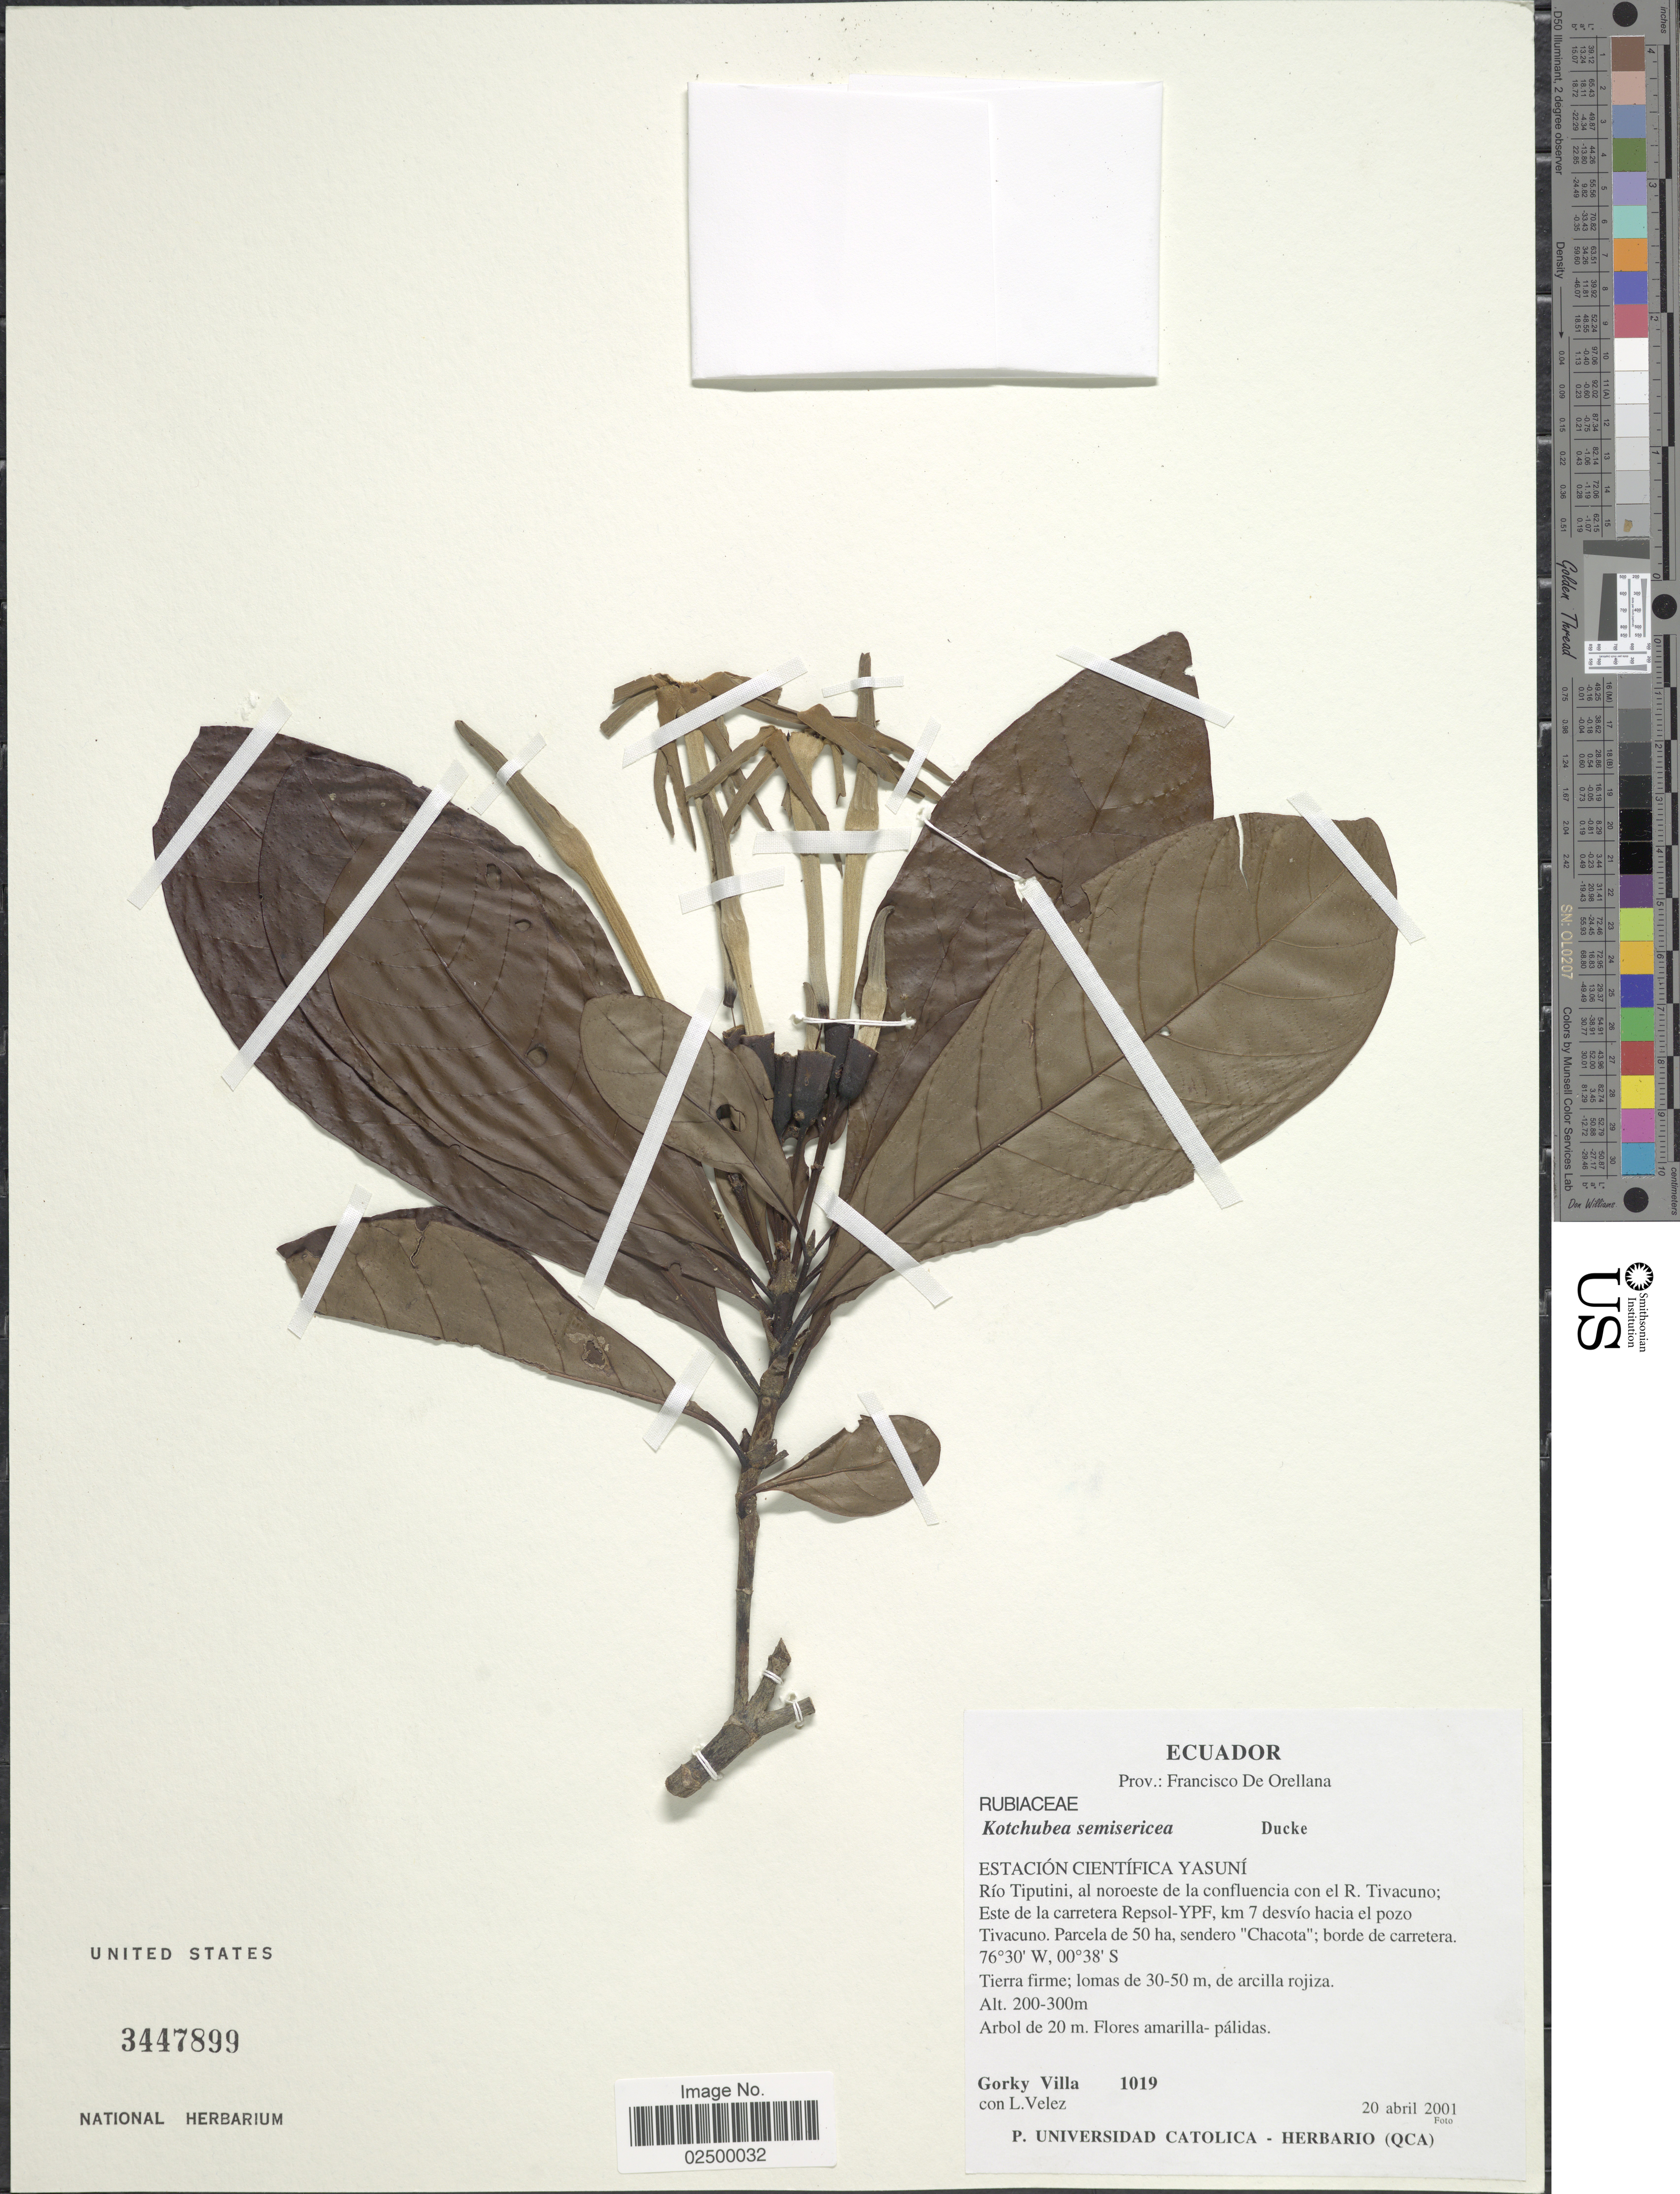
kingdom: Plantae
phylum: Tracheophyta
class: Magnoliopsida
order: Gentianales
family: Rubiaceae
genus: Kutchubaea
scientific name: Kutchubaea semisericea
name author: Ducke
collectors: G. Villa & L. Velez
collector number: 1019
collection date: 2001-04-20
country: Ecuador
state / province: Orellana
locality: Prov.: Francisco De Orellana, Estacion Cientifica Yasuni, Rio Tiputini, al noroeste de la confluencia con el R. Tivacuno, Este de la carretera Repsol-YPF, km 7 desvio hacia el pozo Tivacuno, Parcela de 50 ha, sendero "Chacota"'borde de carretera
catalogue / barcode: US 3447899